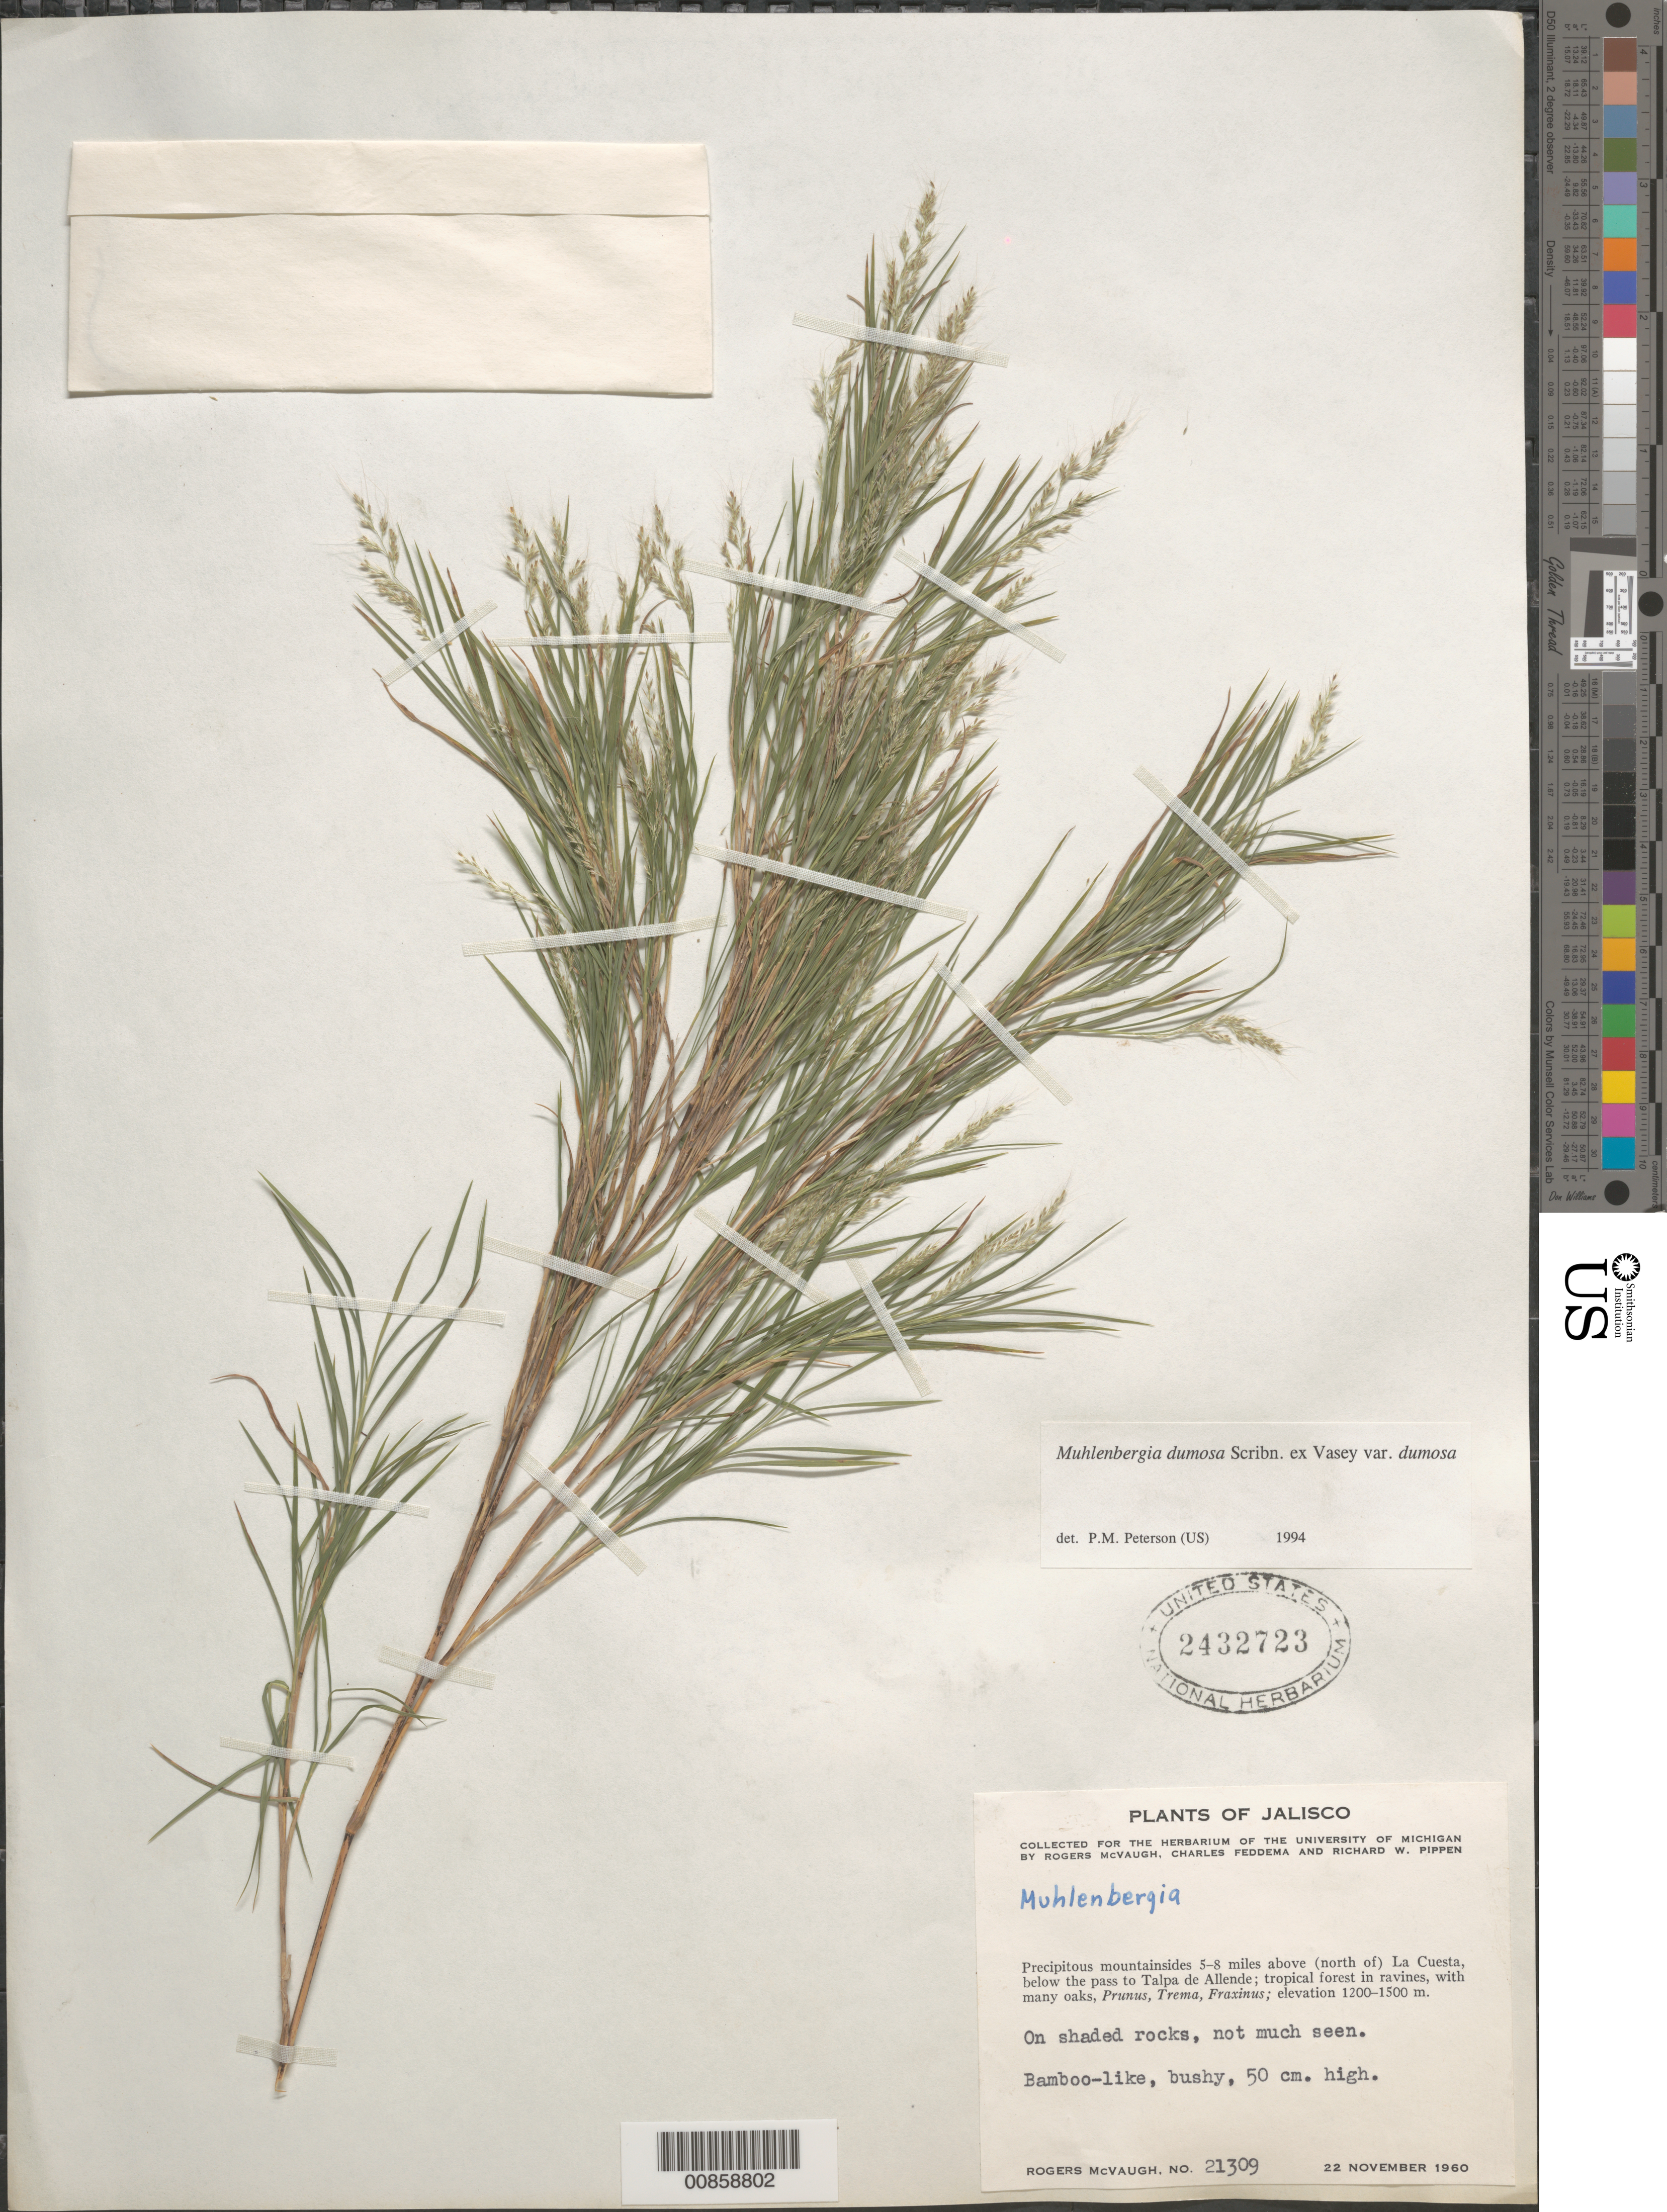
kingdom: Plantae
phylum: Tracheophyta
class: Liliopsida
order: Poales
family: Poaceae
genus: Muhlenbergia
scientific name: Muhlenbergia dumosa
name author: Scribn. ex Vasey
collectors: R. McVaugh, C. Feddema & R. W. Pippen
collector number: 21309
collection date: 1960-11-22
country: Mexico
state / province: Jalisco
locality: Precipitous mountainsides 5-8 miles above (north of) La Cuesta, below the pass to Talpa de Allende.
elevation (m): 1200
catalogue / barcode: US 2432723